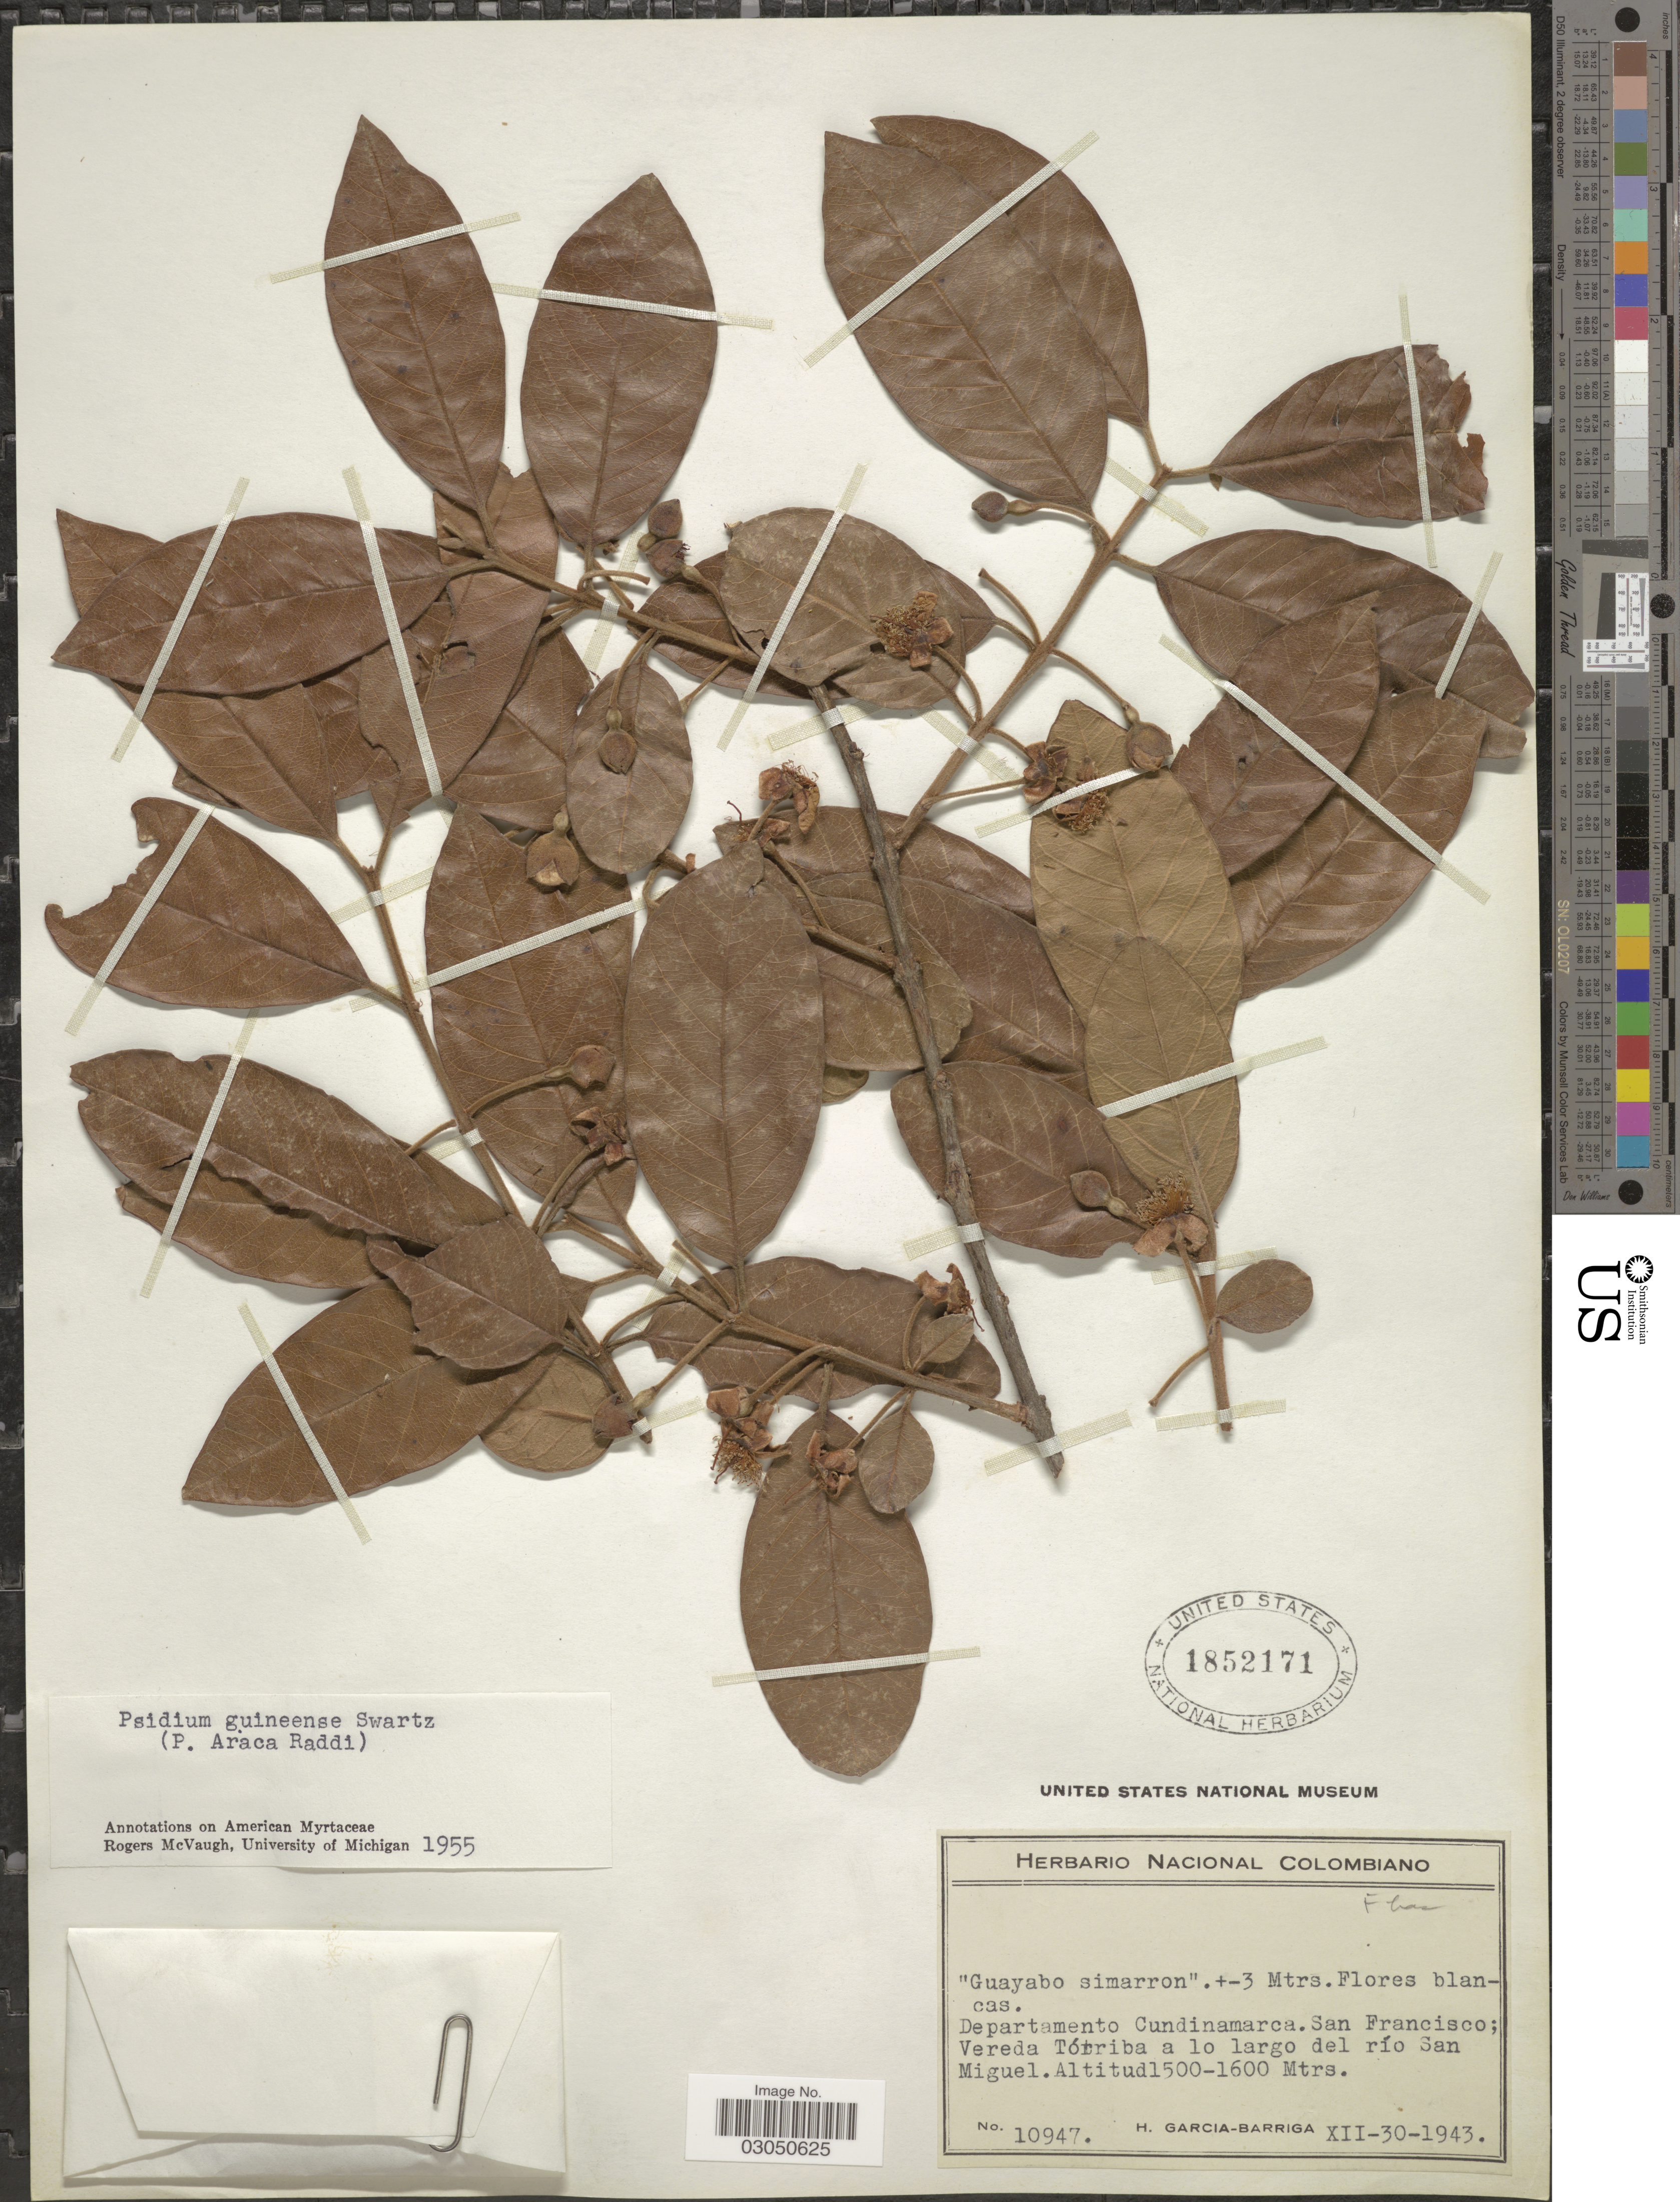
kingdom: Plantae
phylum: Tracheophyta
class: Magnoliopsida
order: Myrtales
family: Myrtaceae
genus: Psidium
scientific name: Psidium guineense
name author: Sw.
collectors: H. García Barriga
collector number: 10947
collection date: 1943-12-30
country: Colombia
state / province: Cundinamarca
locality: Departamento Cundinamarca. San Francisco; Vereda Tórriba a lo largo del río San Miguel.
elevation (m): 1500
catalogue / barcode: US 1852171